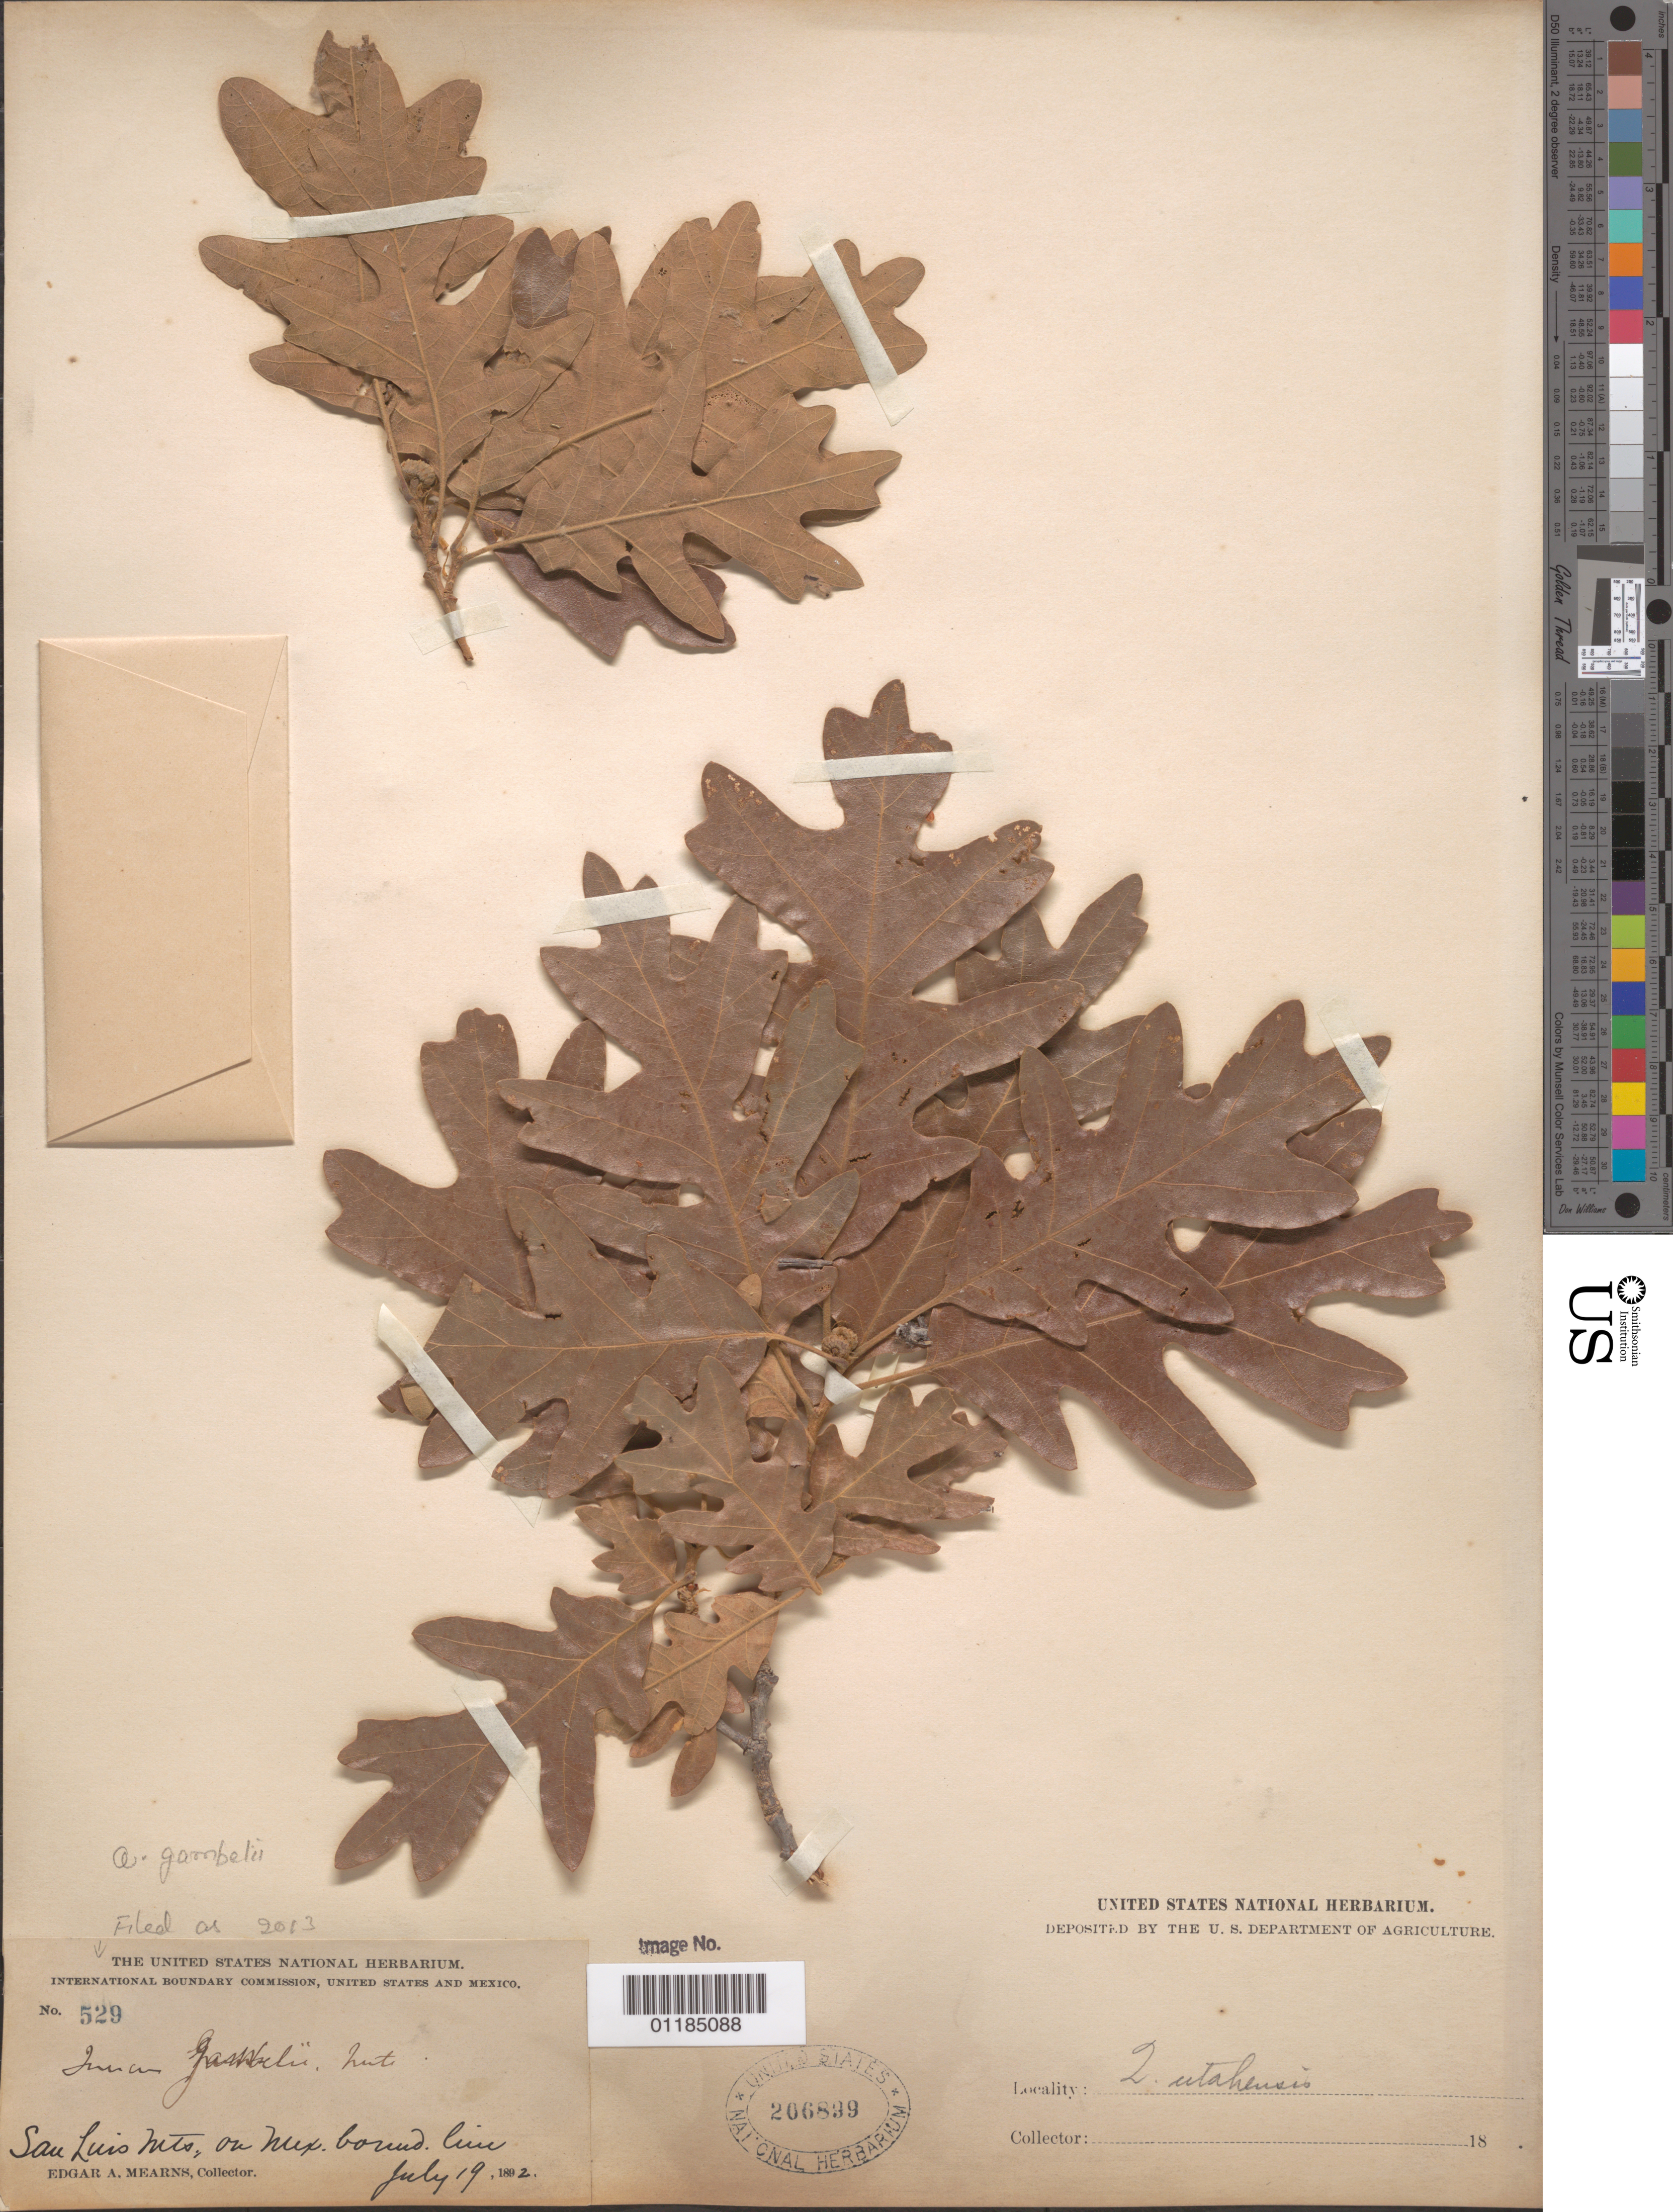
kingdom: Plantae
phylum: Tracheophyta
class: Magnoliopsida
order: Fagales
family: Fagaceae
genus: Quercus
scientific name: Quercus gambelii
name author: Nutt.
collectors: E. A. Mearns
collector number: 529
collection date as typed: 19 Jul 1892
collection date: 1892-07-19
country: Mexico / United States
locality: San Luis Mts., on the Mexican Boundary Line.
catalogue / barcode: US 206899